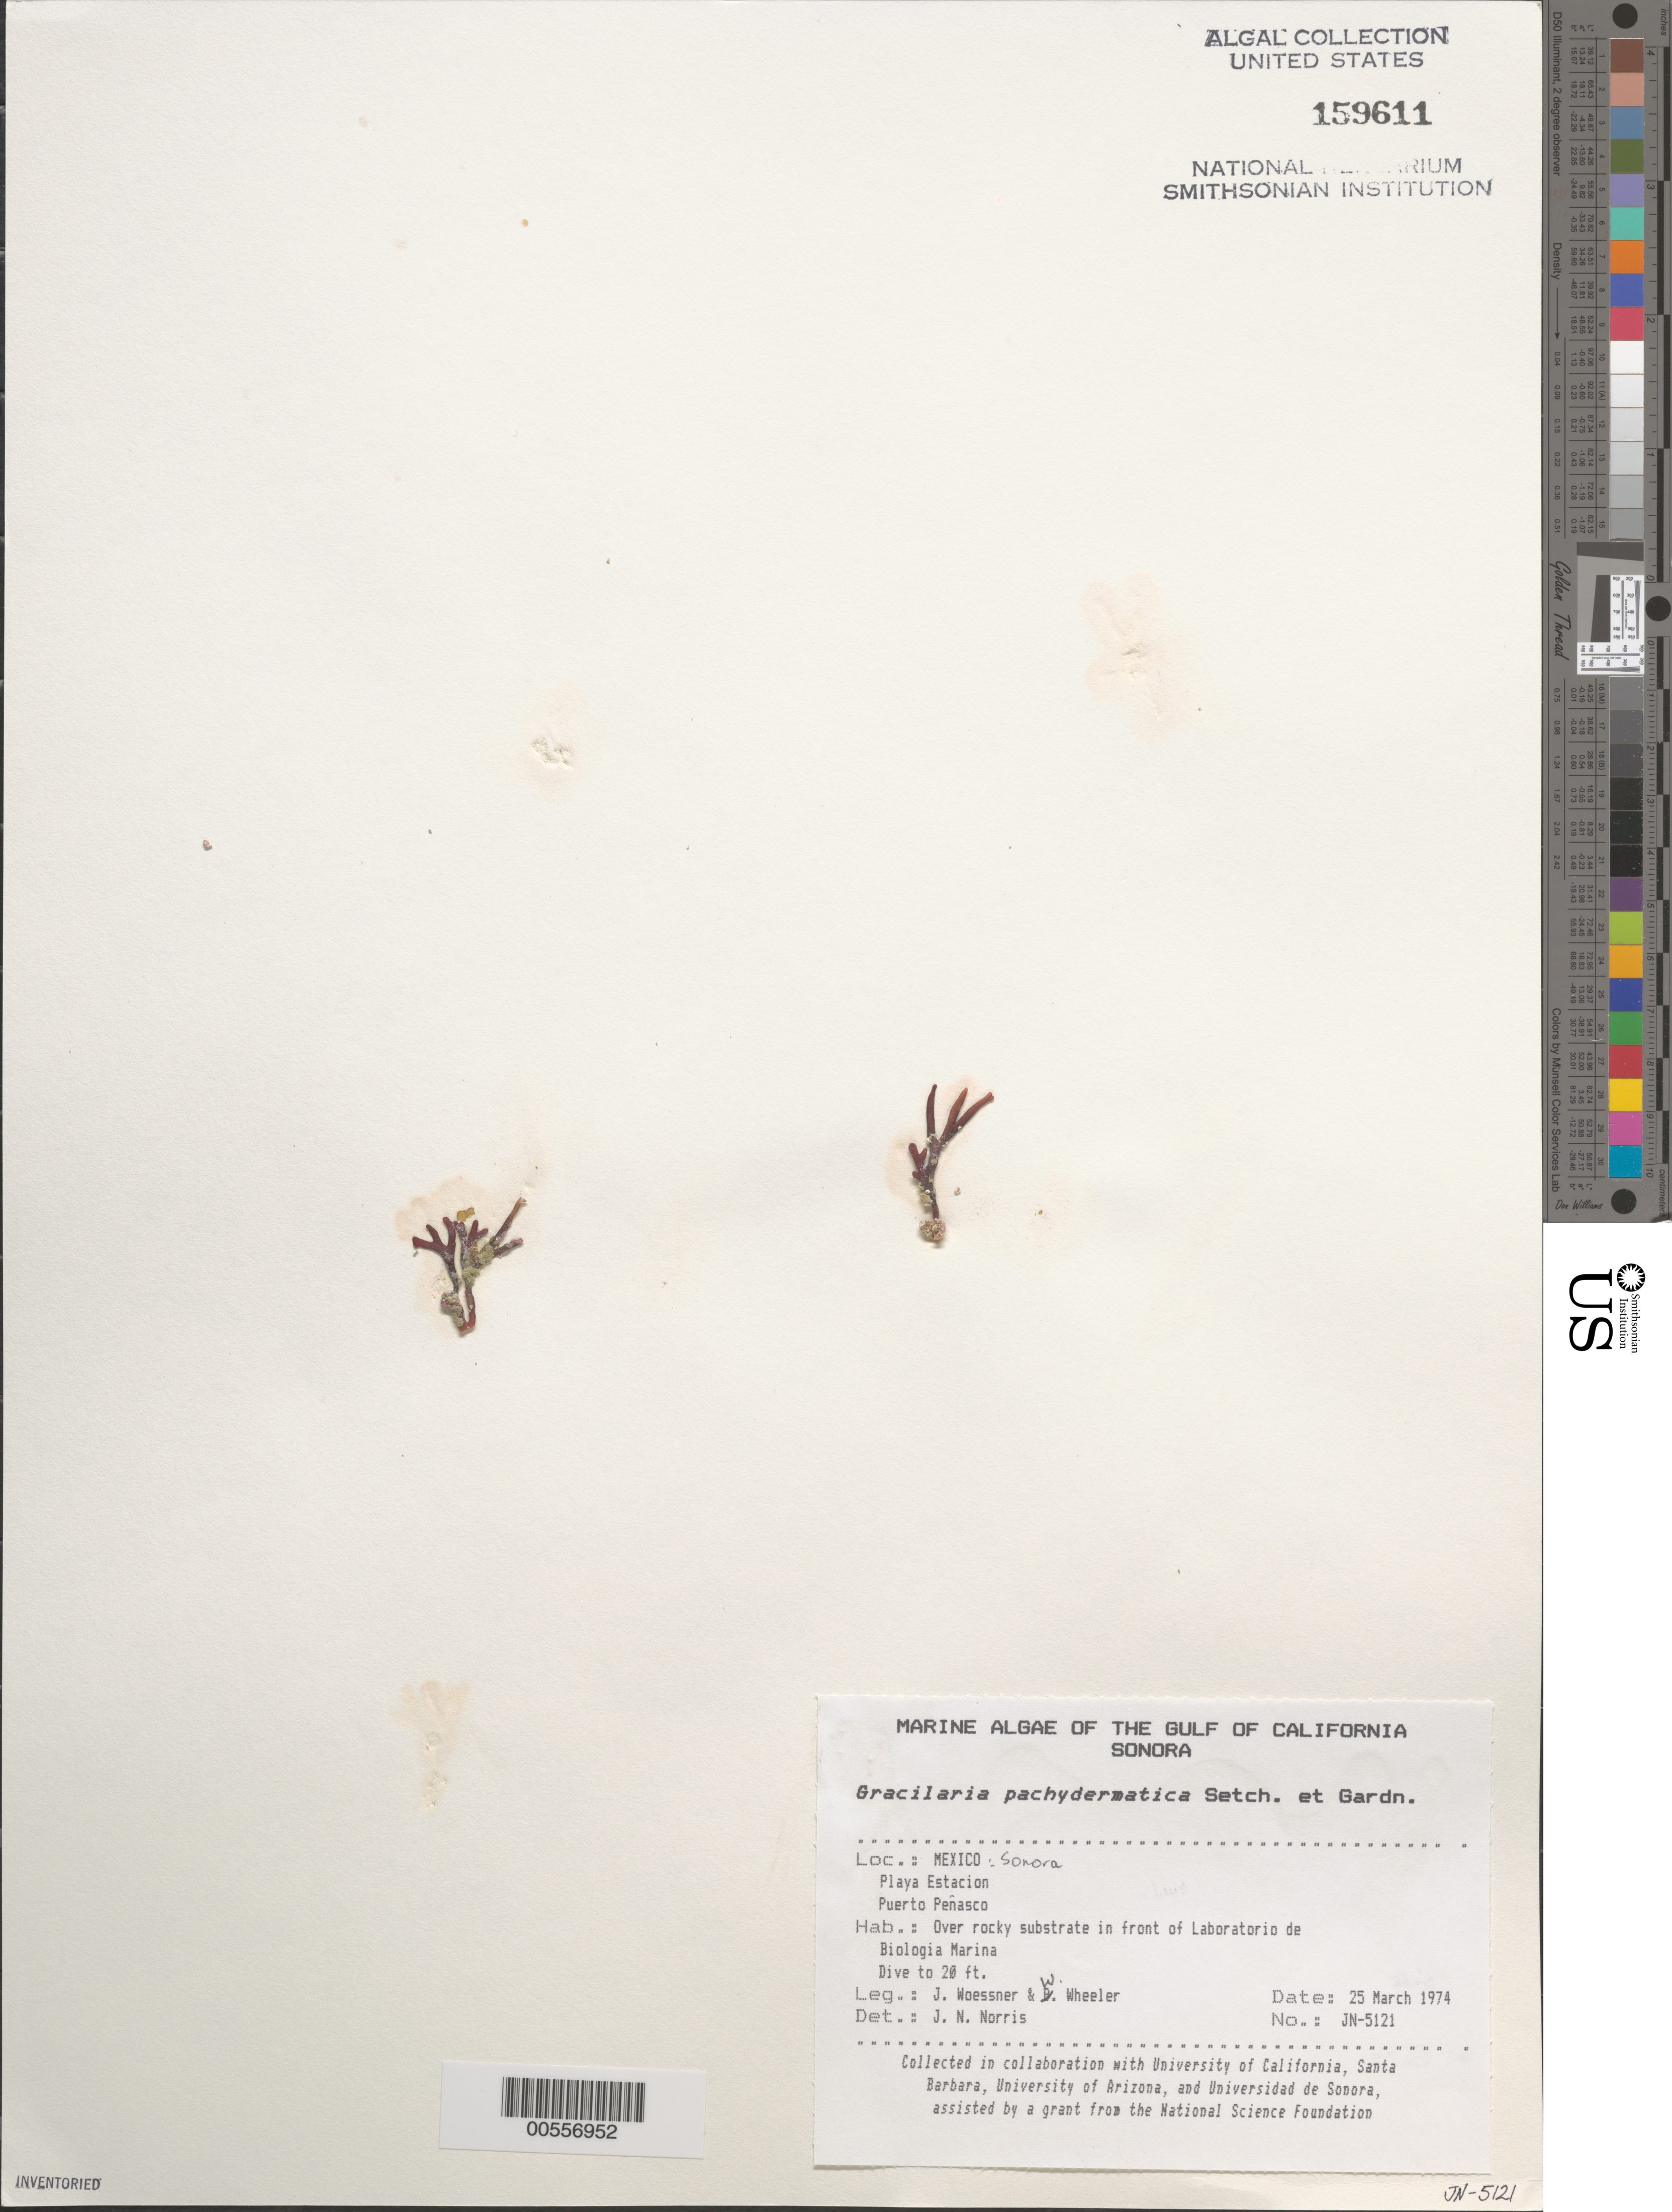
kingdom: Plantae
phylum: Rhodophyta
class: Florideophyceae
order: Gracilariales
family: Gracilariaceae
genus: Gracilaria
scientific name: Gracilaria pachydermatica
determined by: Norris, James N.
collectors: J. Woessner & W. Wheeler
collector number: Jn-5121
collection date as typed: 25 Mar 1974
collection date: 1974-03-25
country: Mexico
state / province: Sonora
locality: Playa Estacion, Puerto Penasco, marine station shore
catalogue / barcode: US 159611